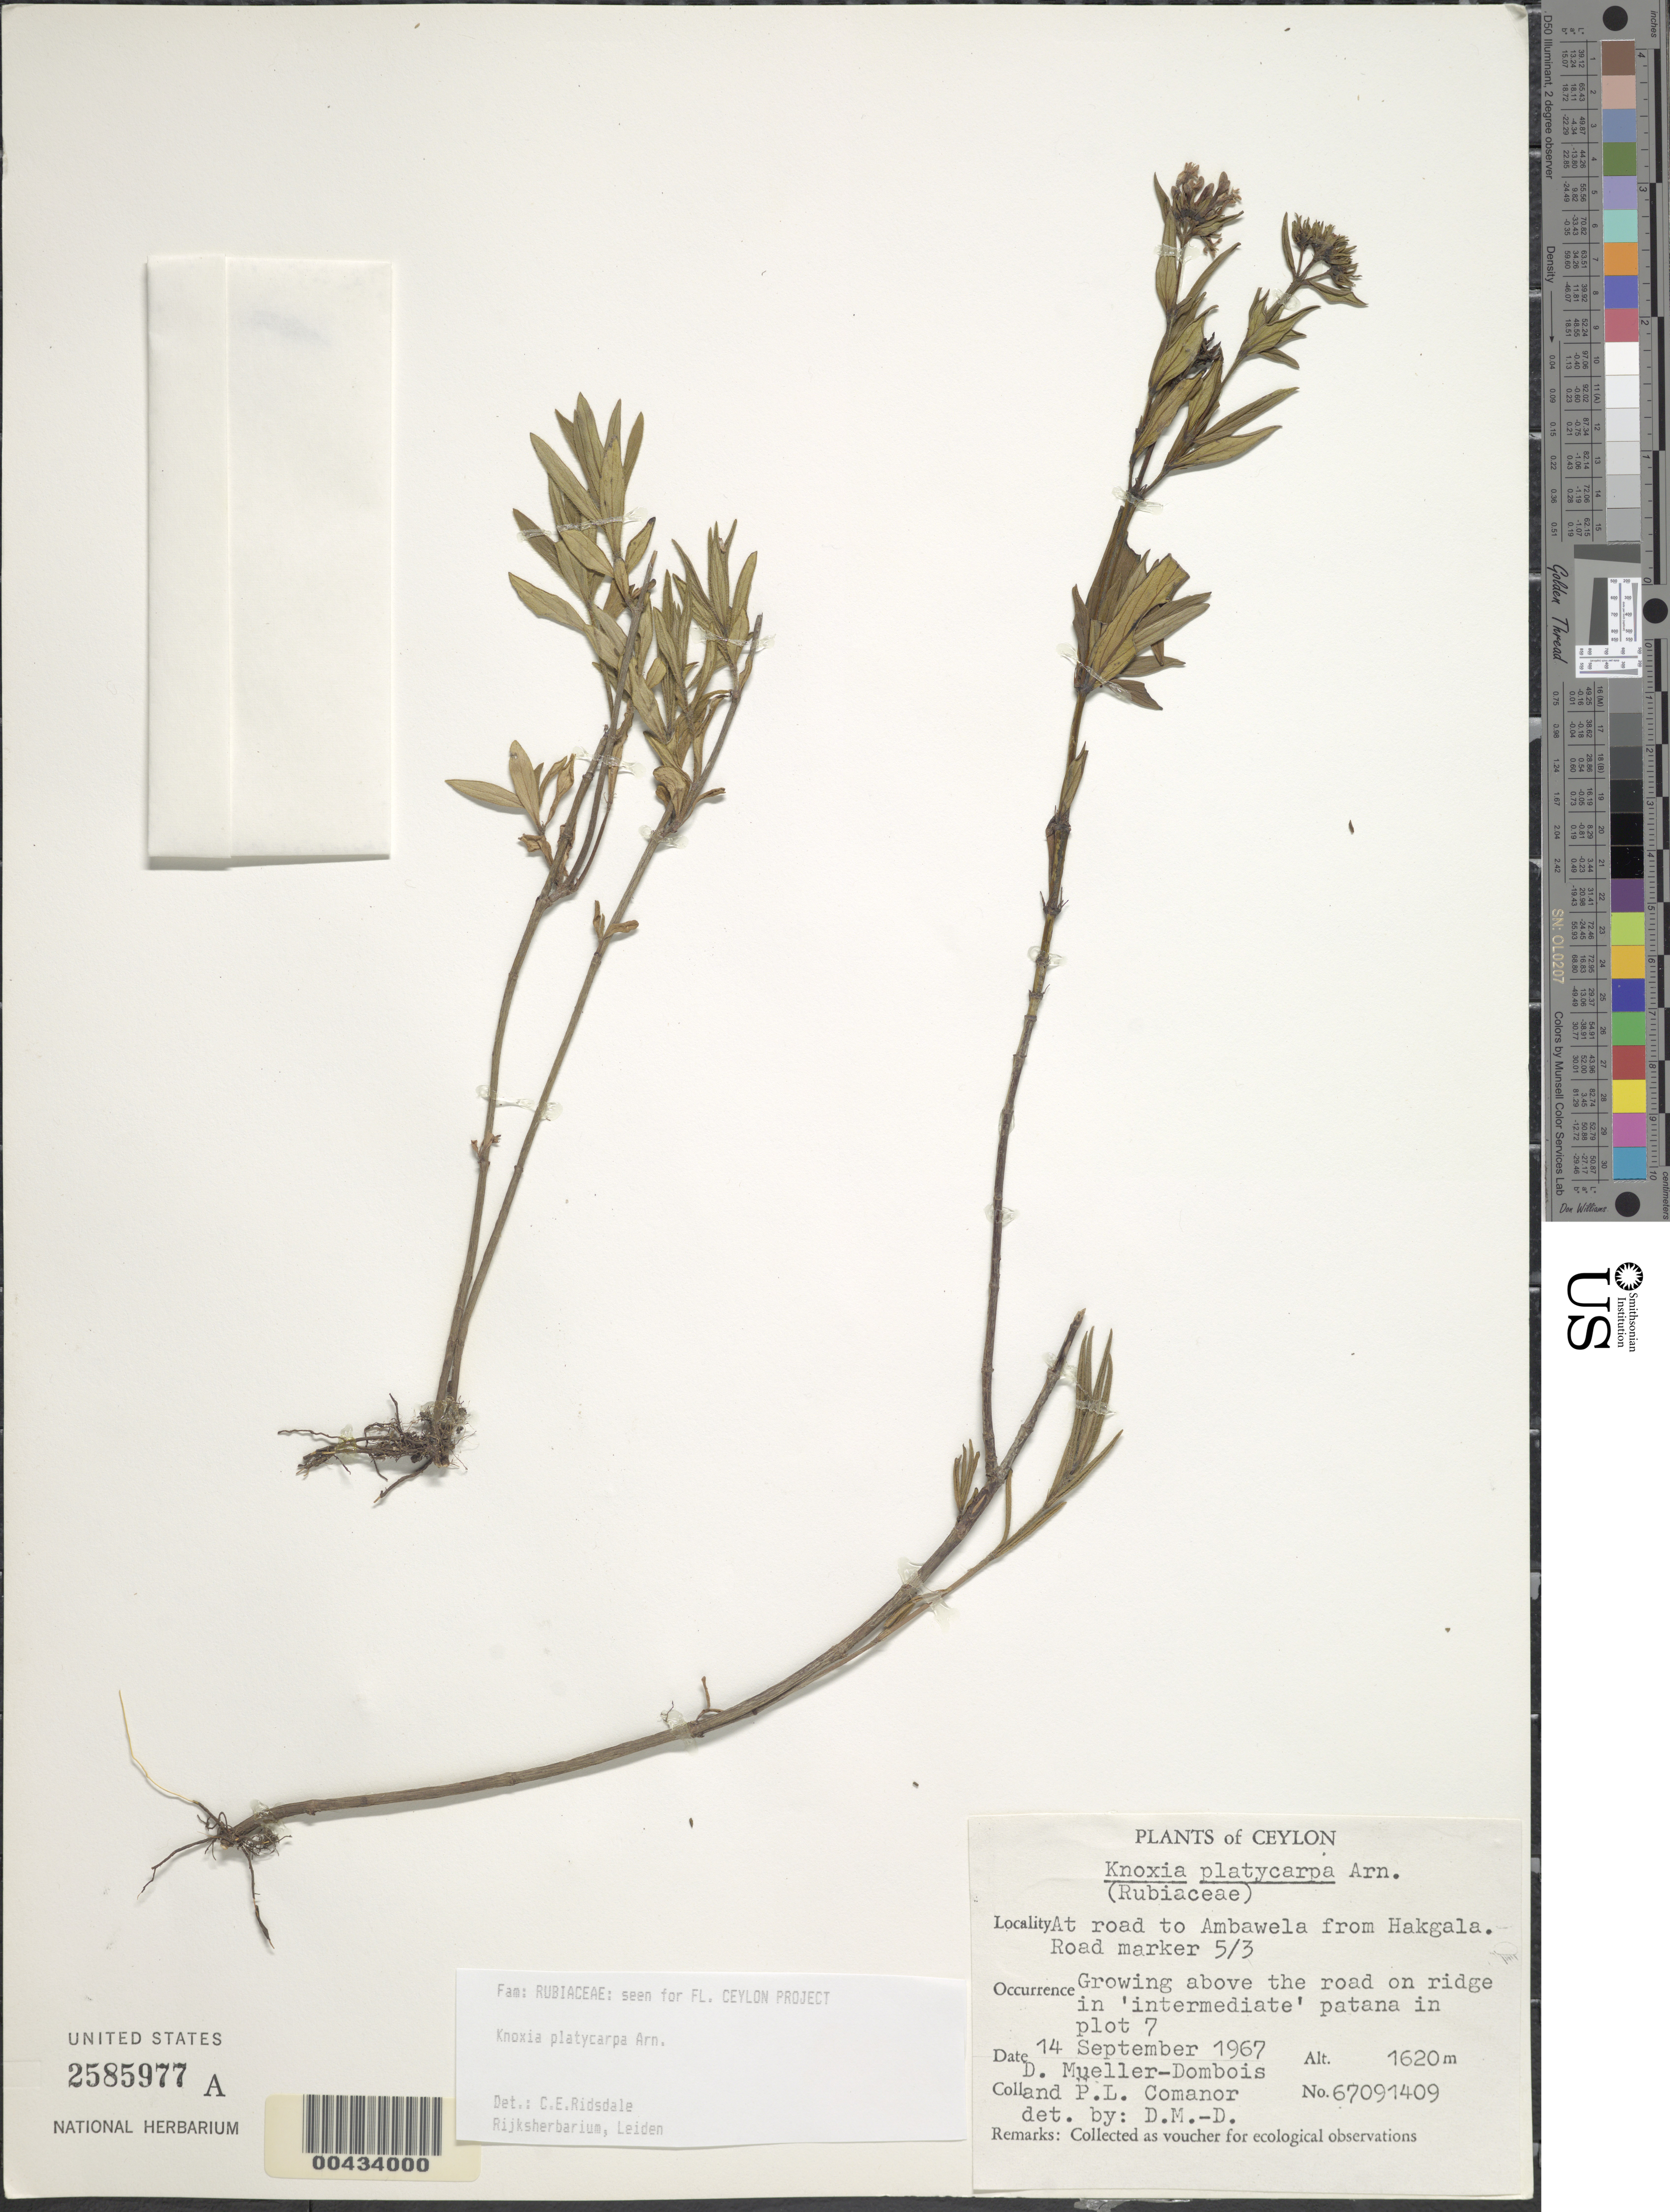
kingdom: Plantae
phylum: Tracheophyta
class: Magnoliopsida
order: Gentianales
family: Rubiaceae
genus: Knoxia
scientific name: Knoxia platycarpa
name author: Arn.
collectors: D. Mueller-Dombois & P. Comanor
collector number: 67091409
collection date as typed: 14 Sep 1967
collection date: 1967-09-14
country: Sri Lanka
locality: at rd to Amabawela from Hakgale, rd marker 5/3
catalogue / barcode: US 2585977A